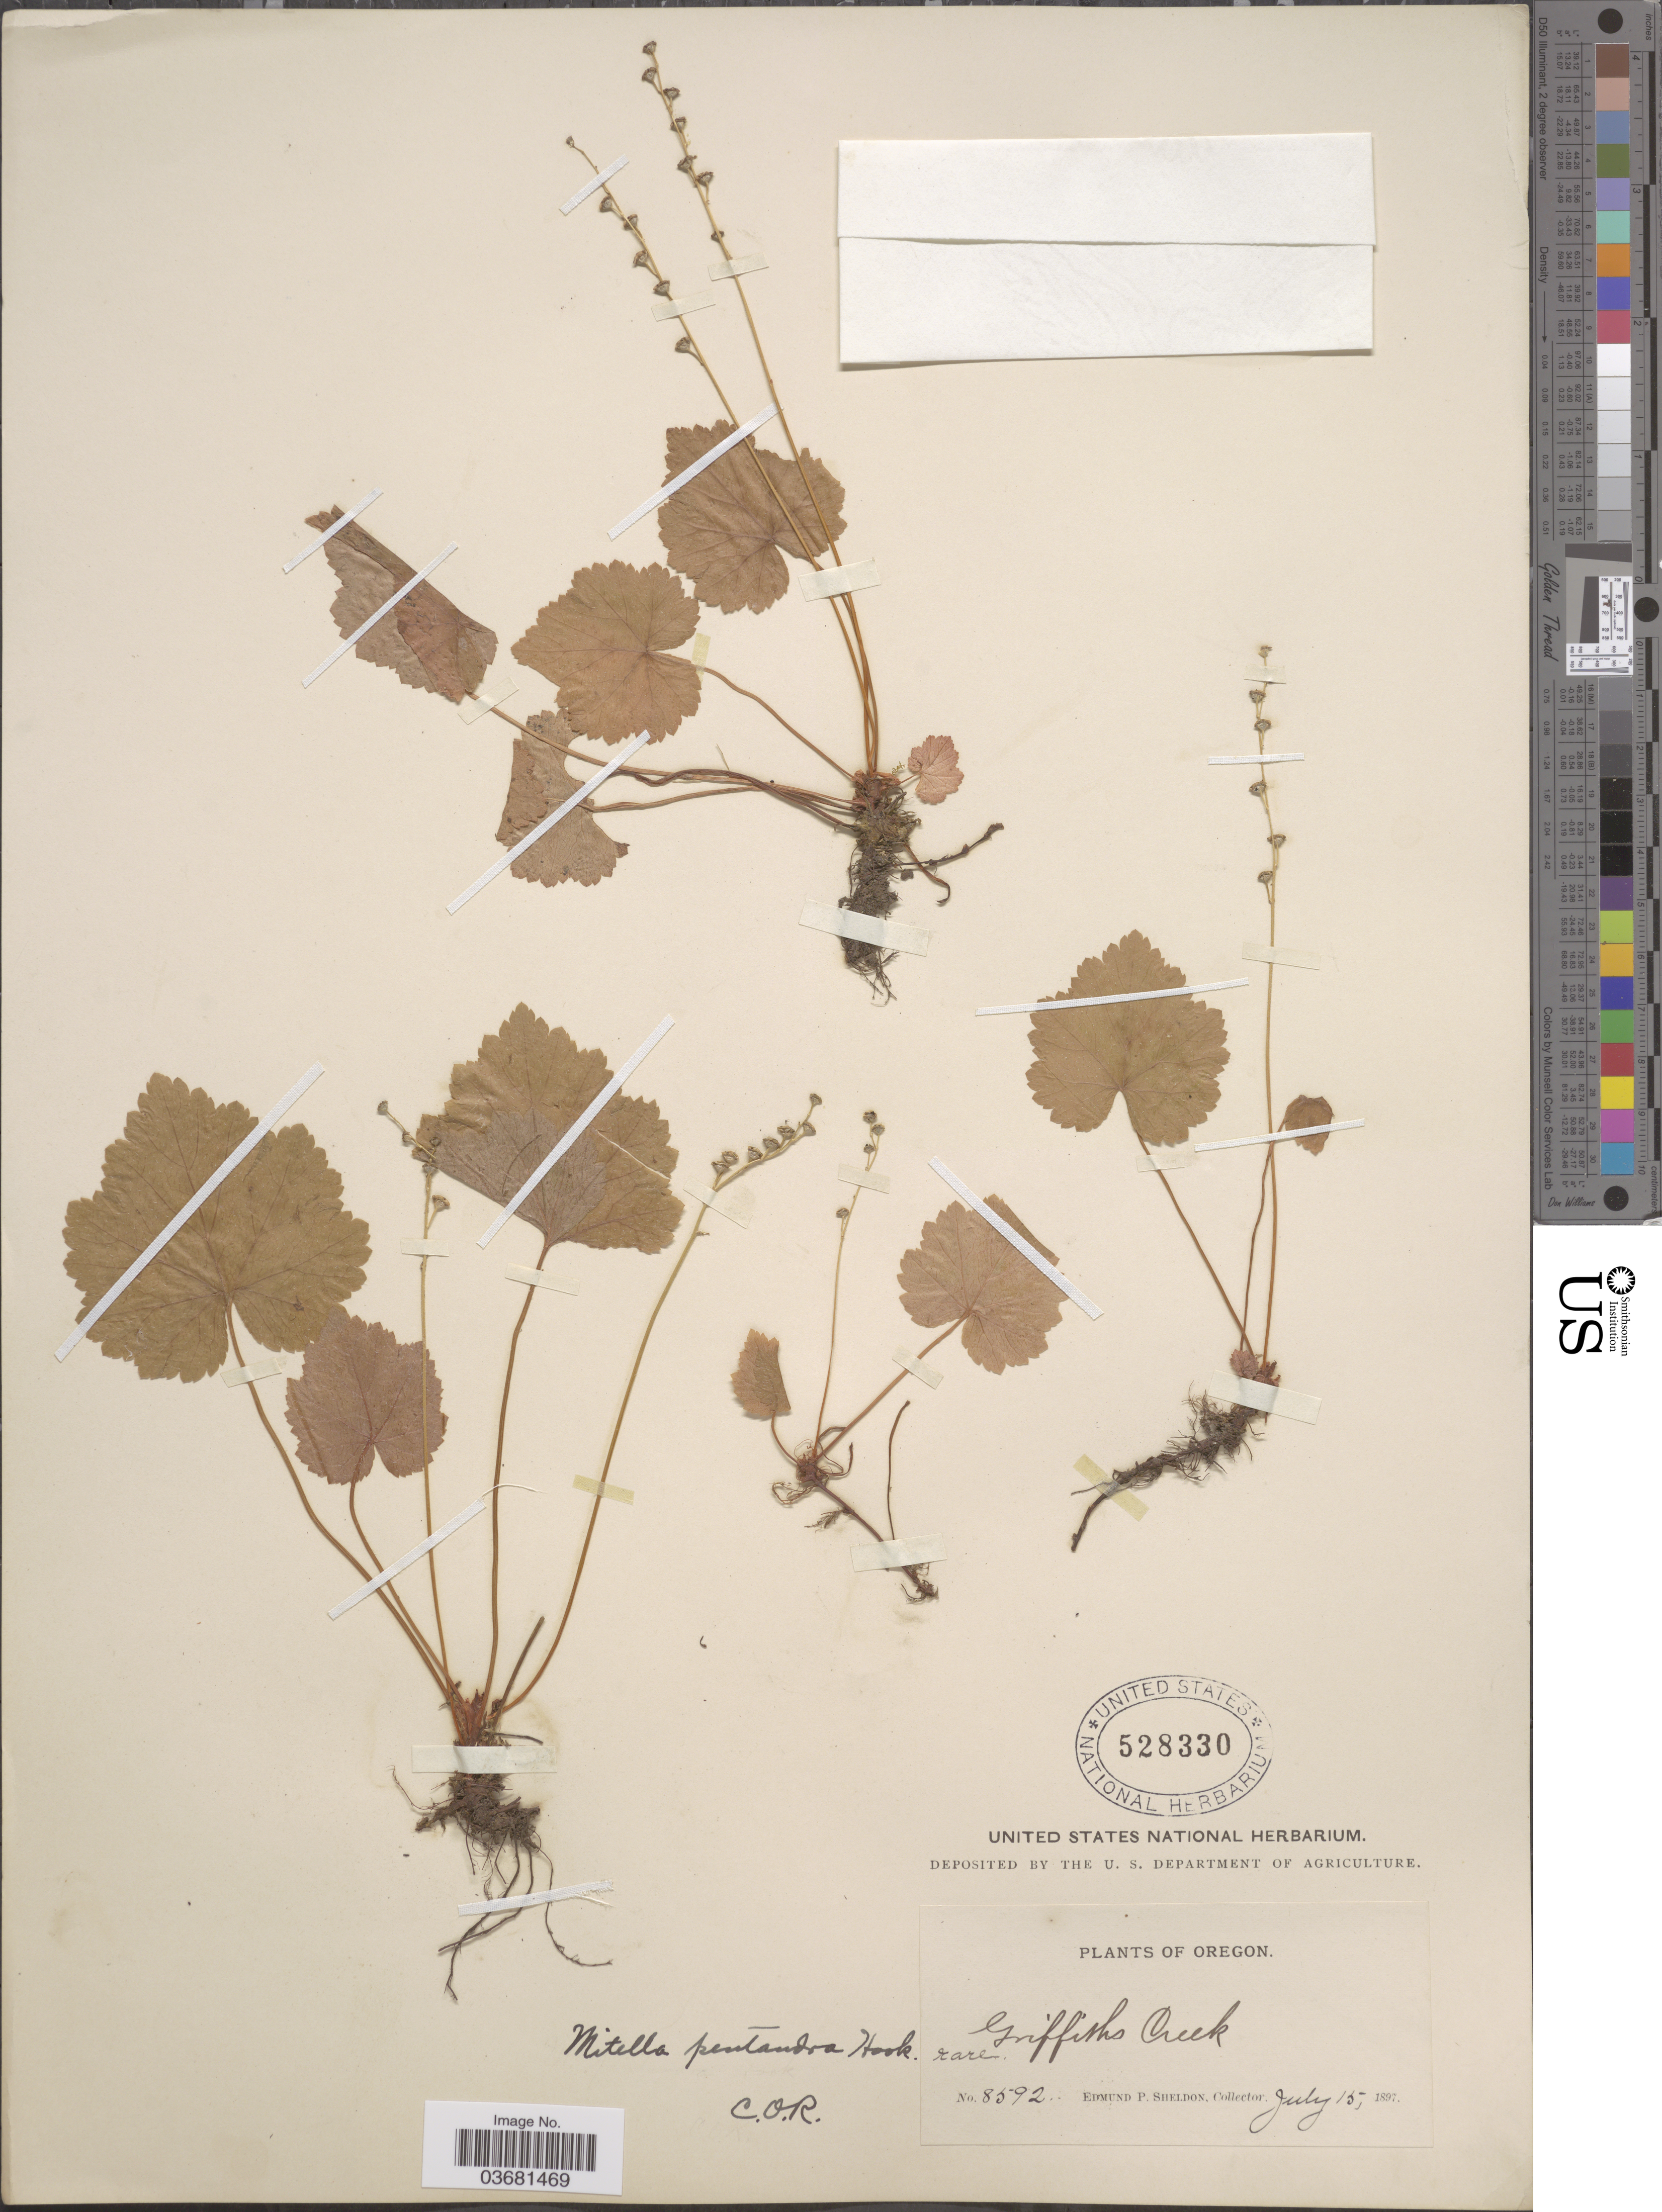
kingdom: Plantae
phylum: Tracheophyta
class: Magnoliopsida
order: Saxifragales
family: Saxifragaceae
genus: Mitella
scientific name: Mitella pentandra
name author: Hook.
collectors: E. P. Sheldon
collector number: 8592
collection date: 1897-07-15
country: United States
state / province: Oregon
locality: Griffiths Creek.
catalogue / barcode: US 528330